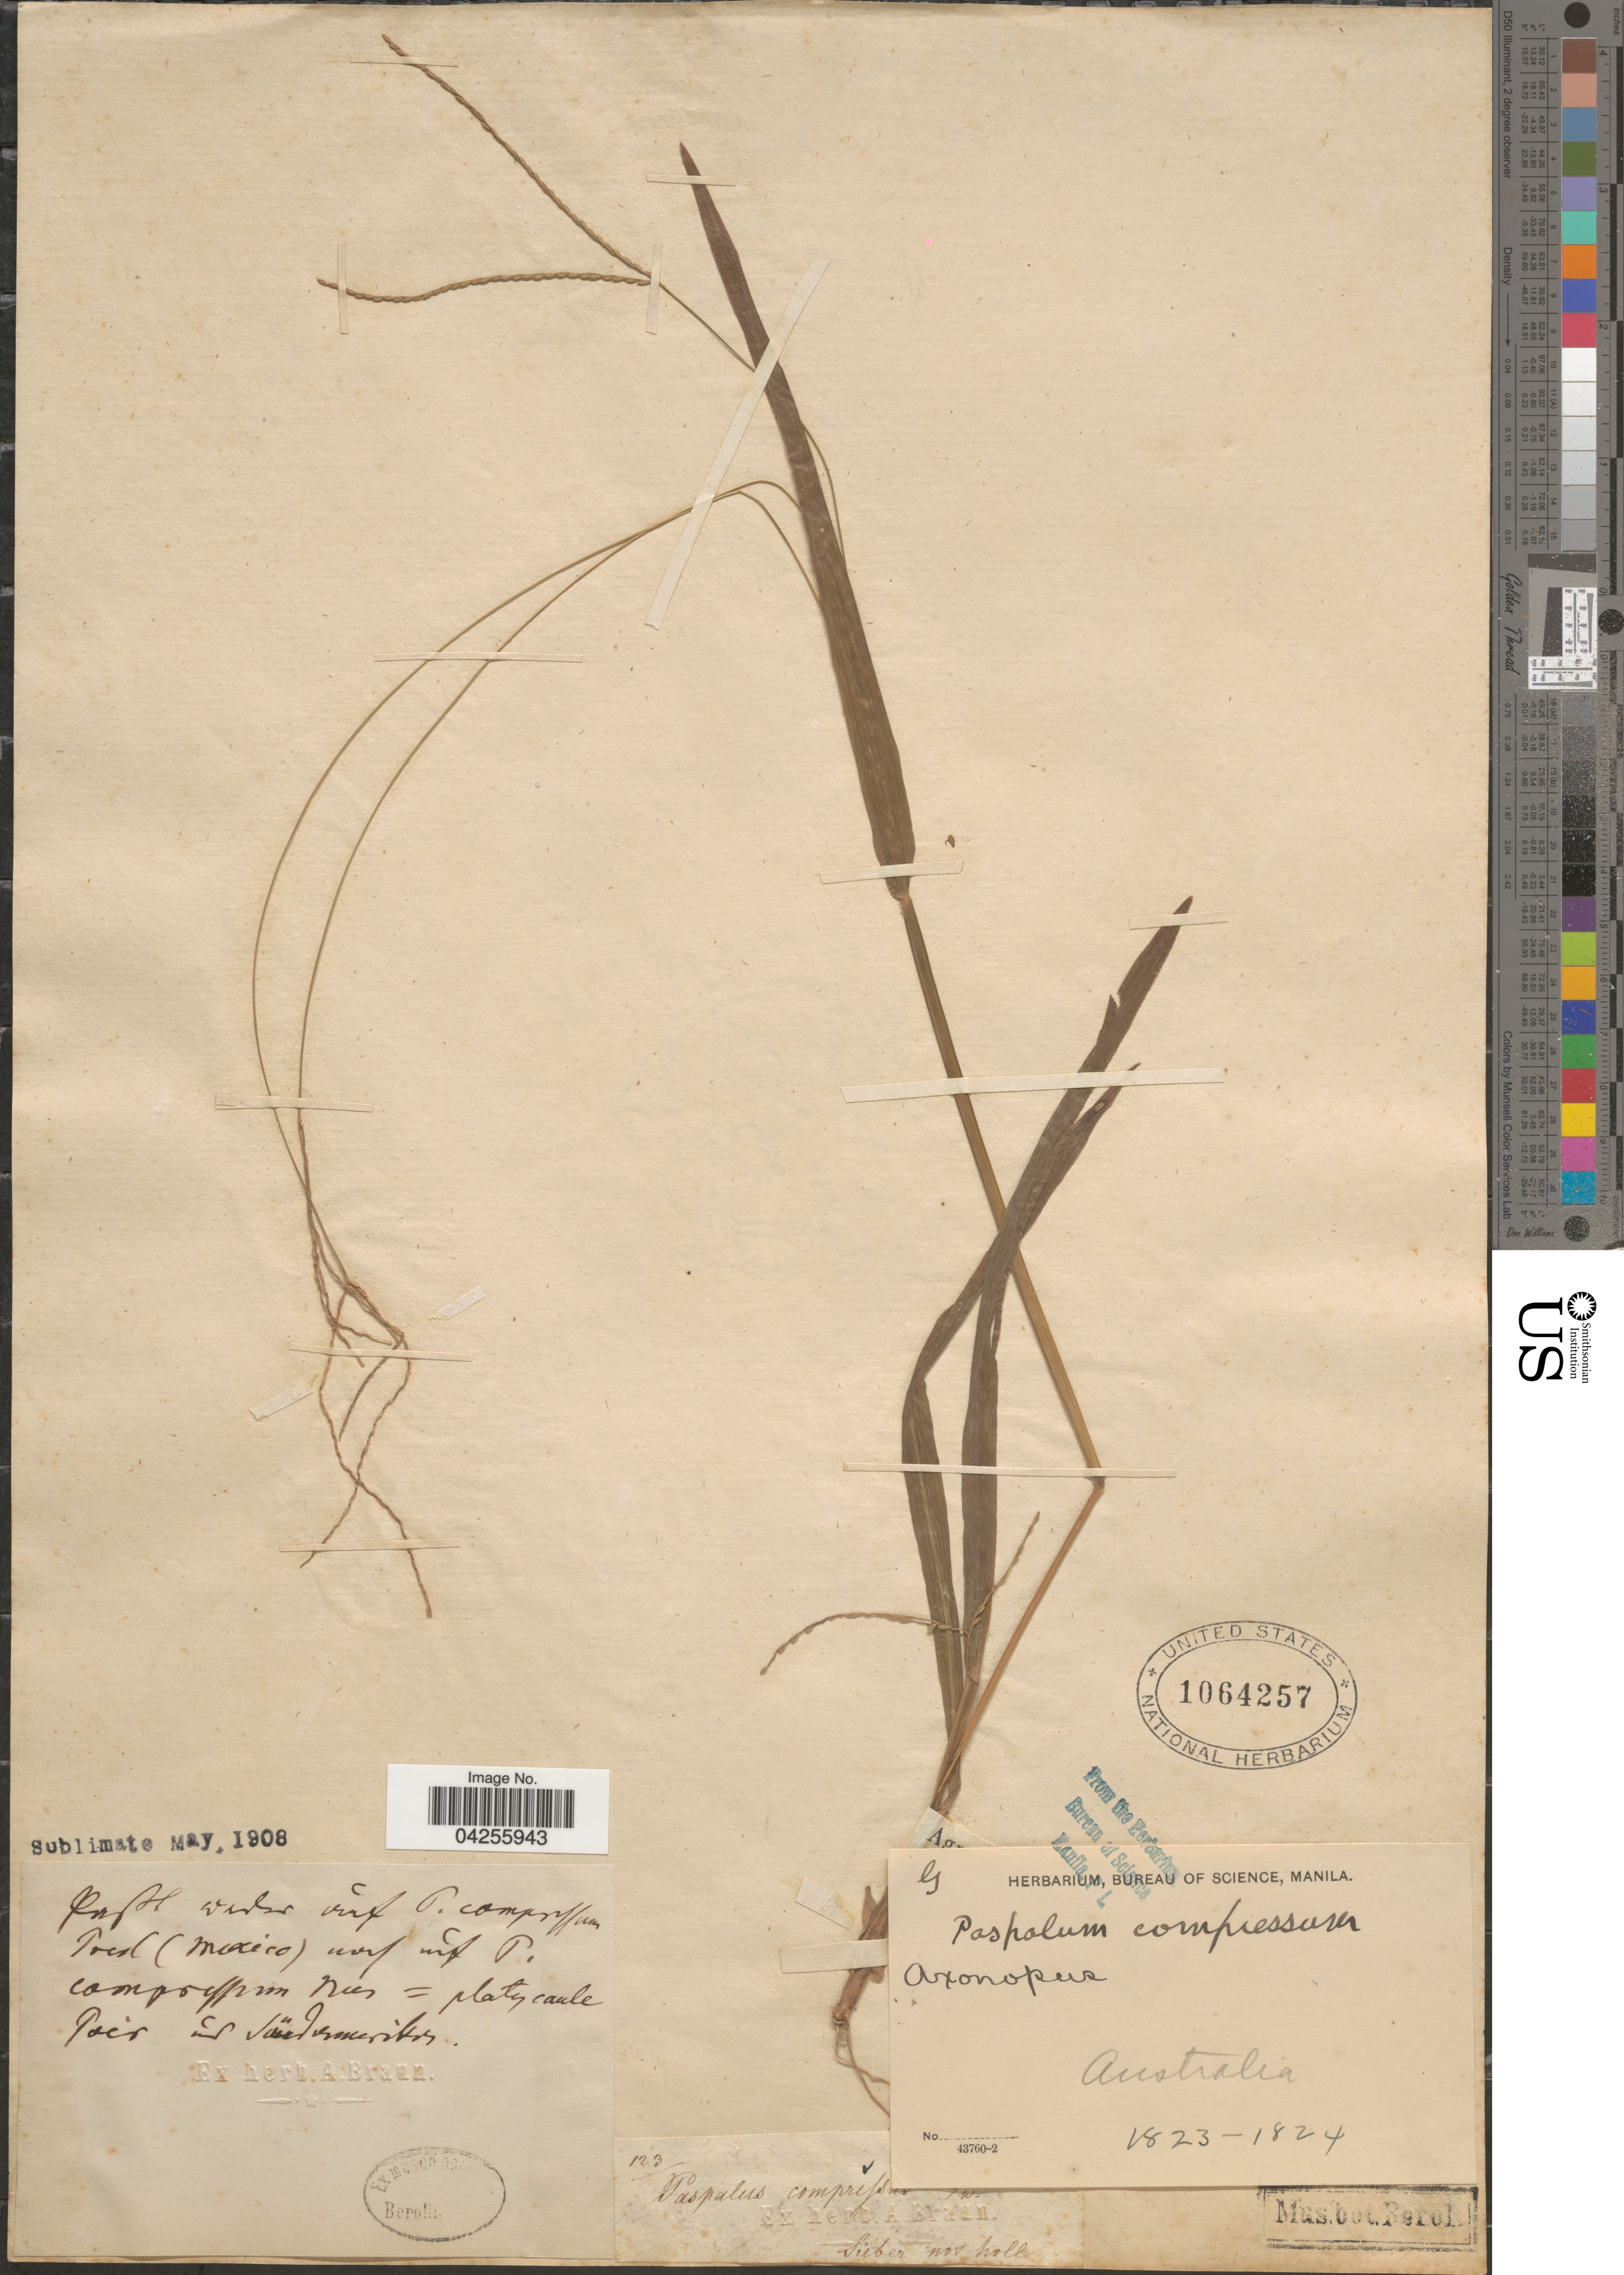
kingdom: Plantae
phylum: Tracheophyta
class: Liliopsida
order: Poales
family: Poaceae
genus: Axonopus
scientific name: Axonopus compressus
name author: (Sw.) P. Beauv.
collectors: -- Sieber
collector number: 123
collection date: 1823/1824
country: Australia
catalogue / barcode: US 1064257